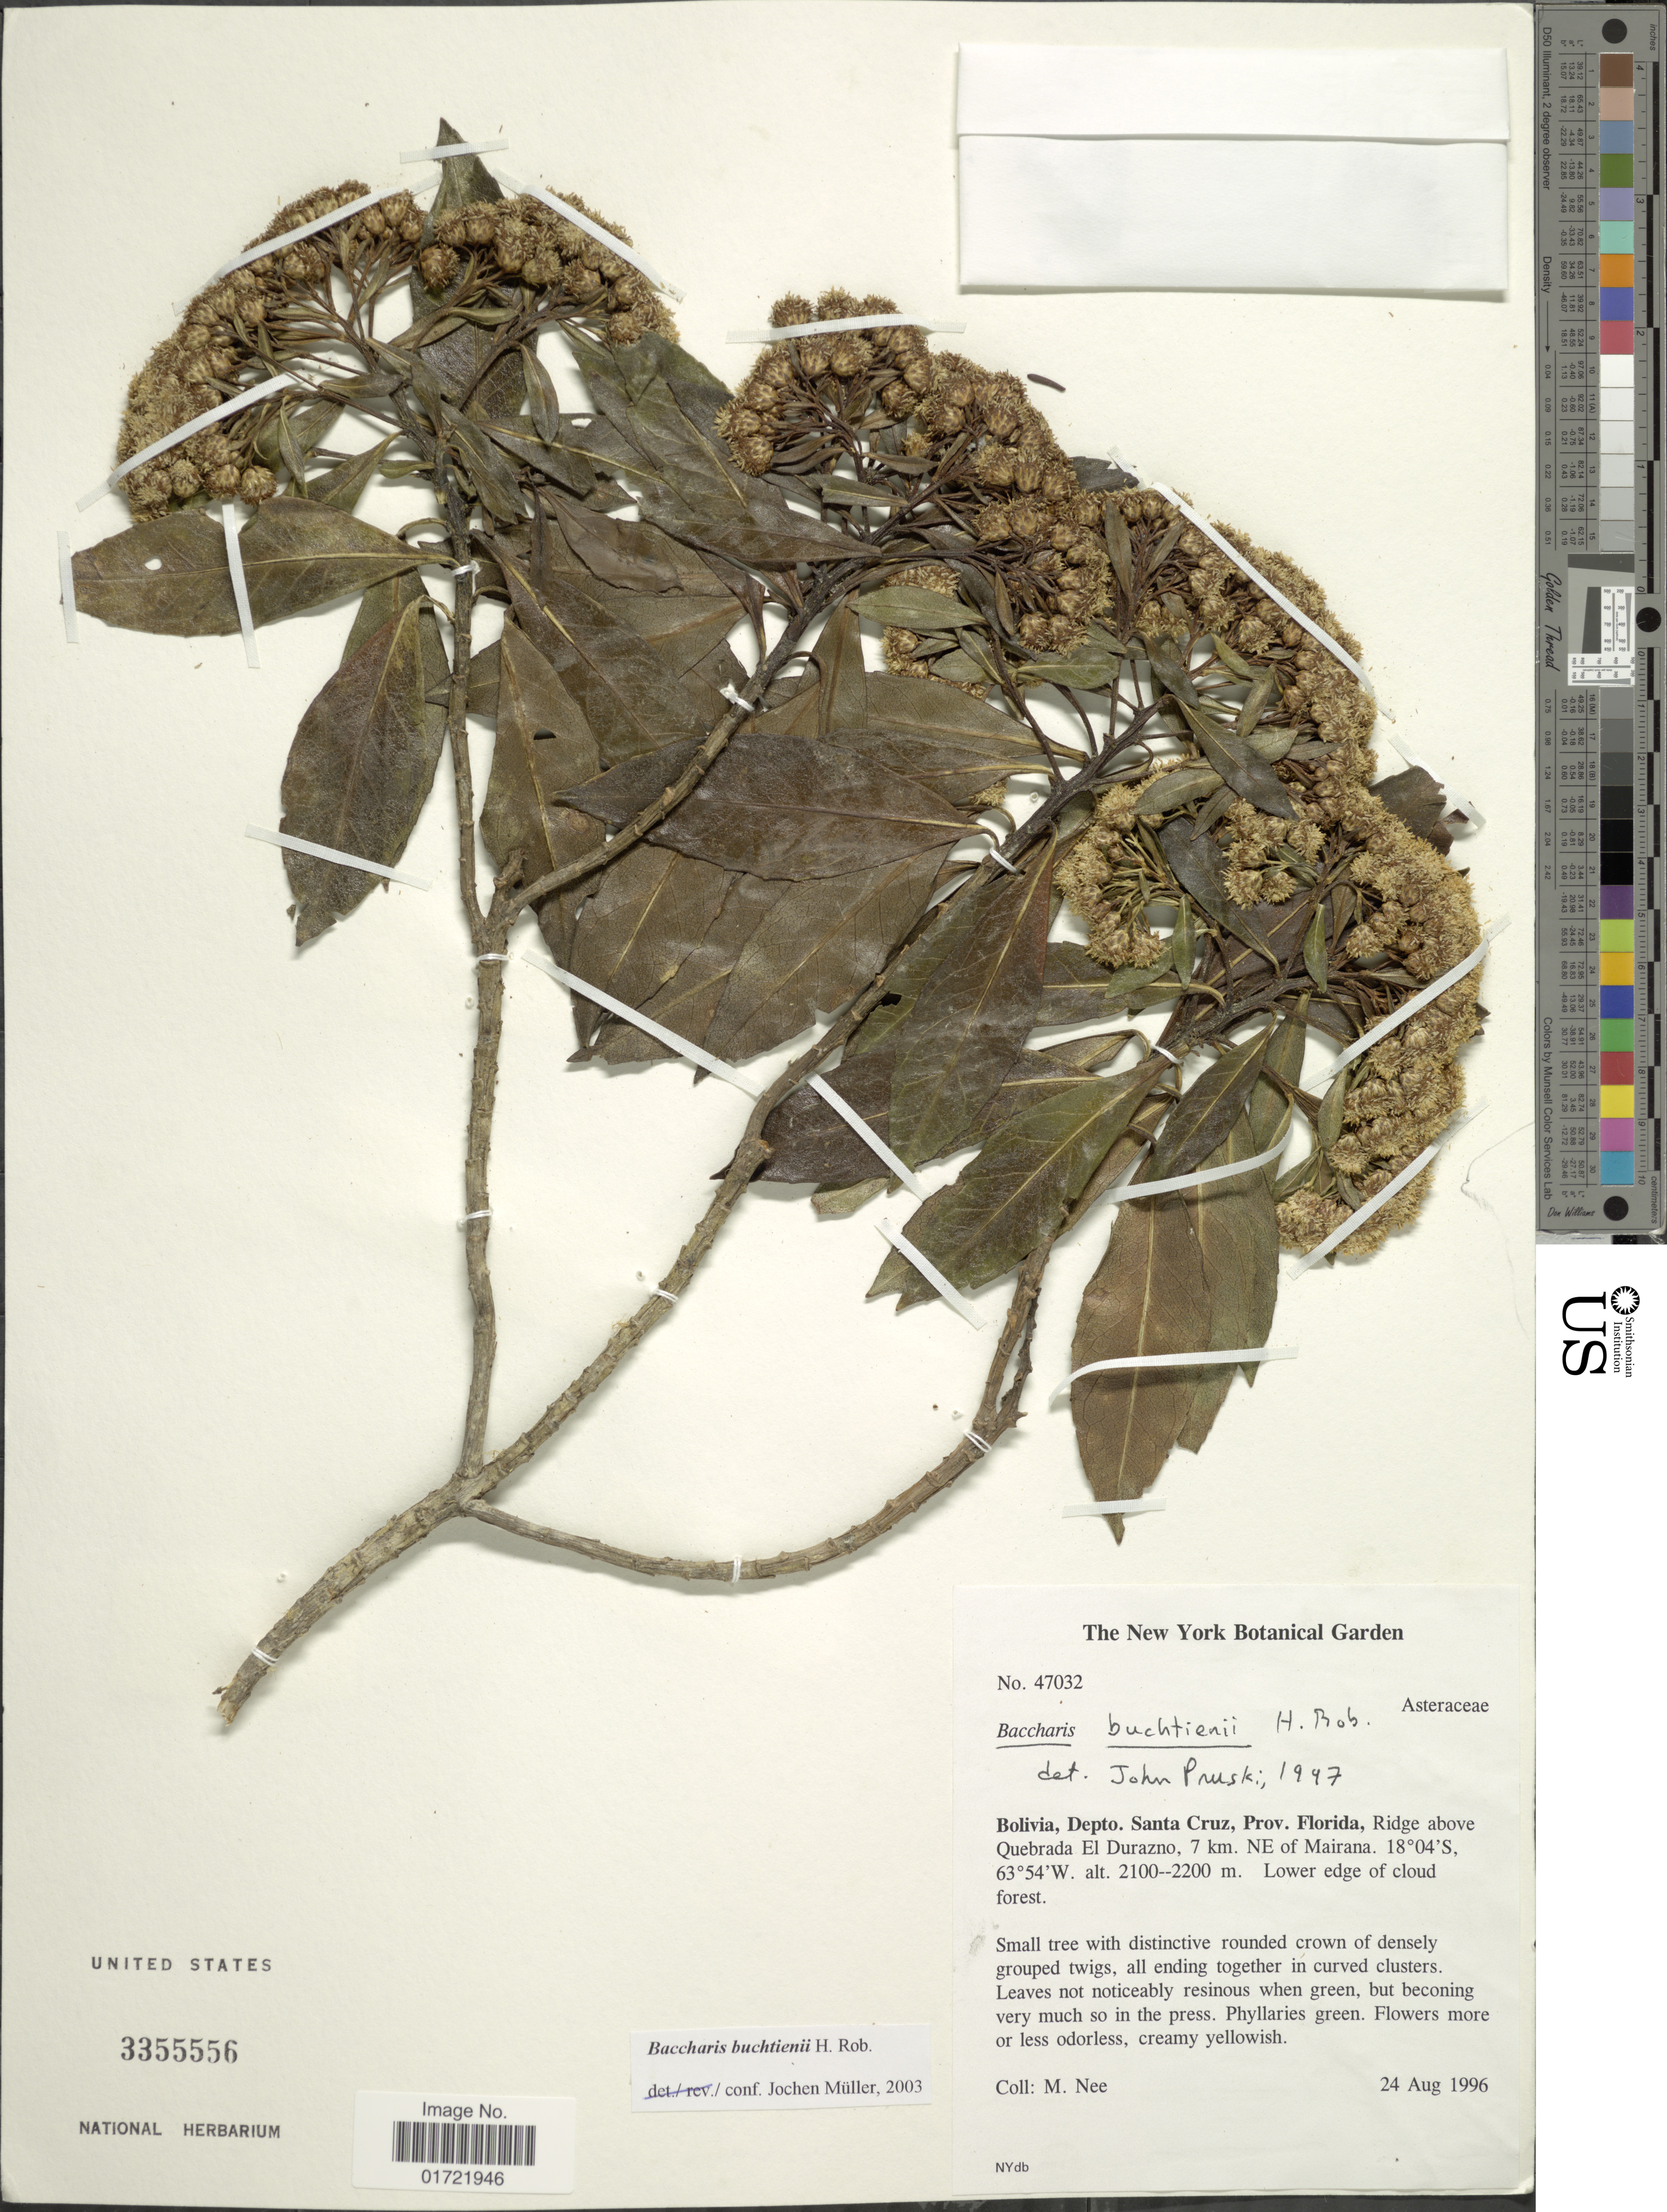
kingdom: Plantae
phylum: Tracheophyta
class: Magnoliopsida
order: Asterales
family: Asteraceae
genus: Baccharis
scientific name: Baccharis buchtienii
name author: H. Rob.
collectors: M. Nee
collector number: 47032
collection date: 1996-08-24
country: Bolivia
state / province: Santa Cruz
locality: Prov. Florida. Quebrada El Durazno, 7 km. NE of Mairana.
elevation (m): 2100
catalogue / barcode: US 3355556